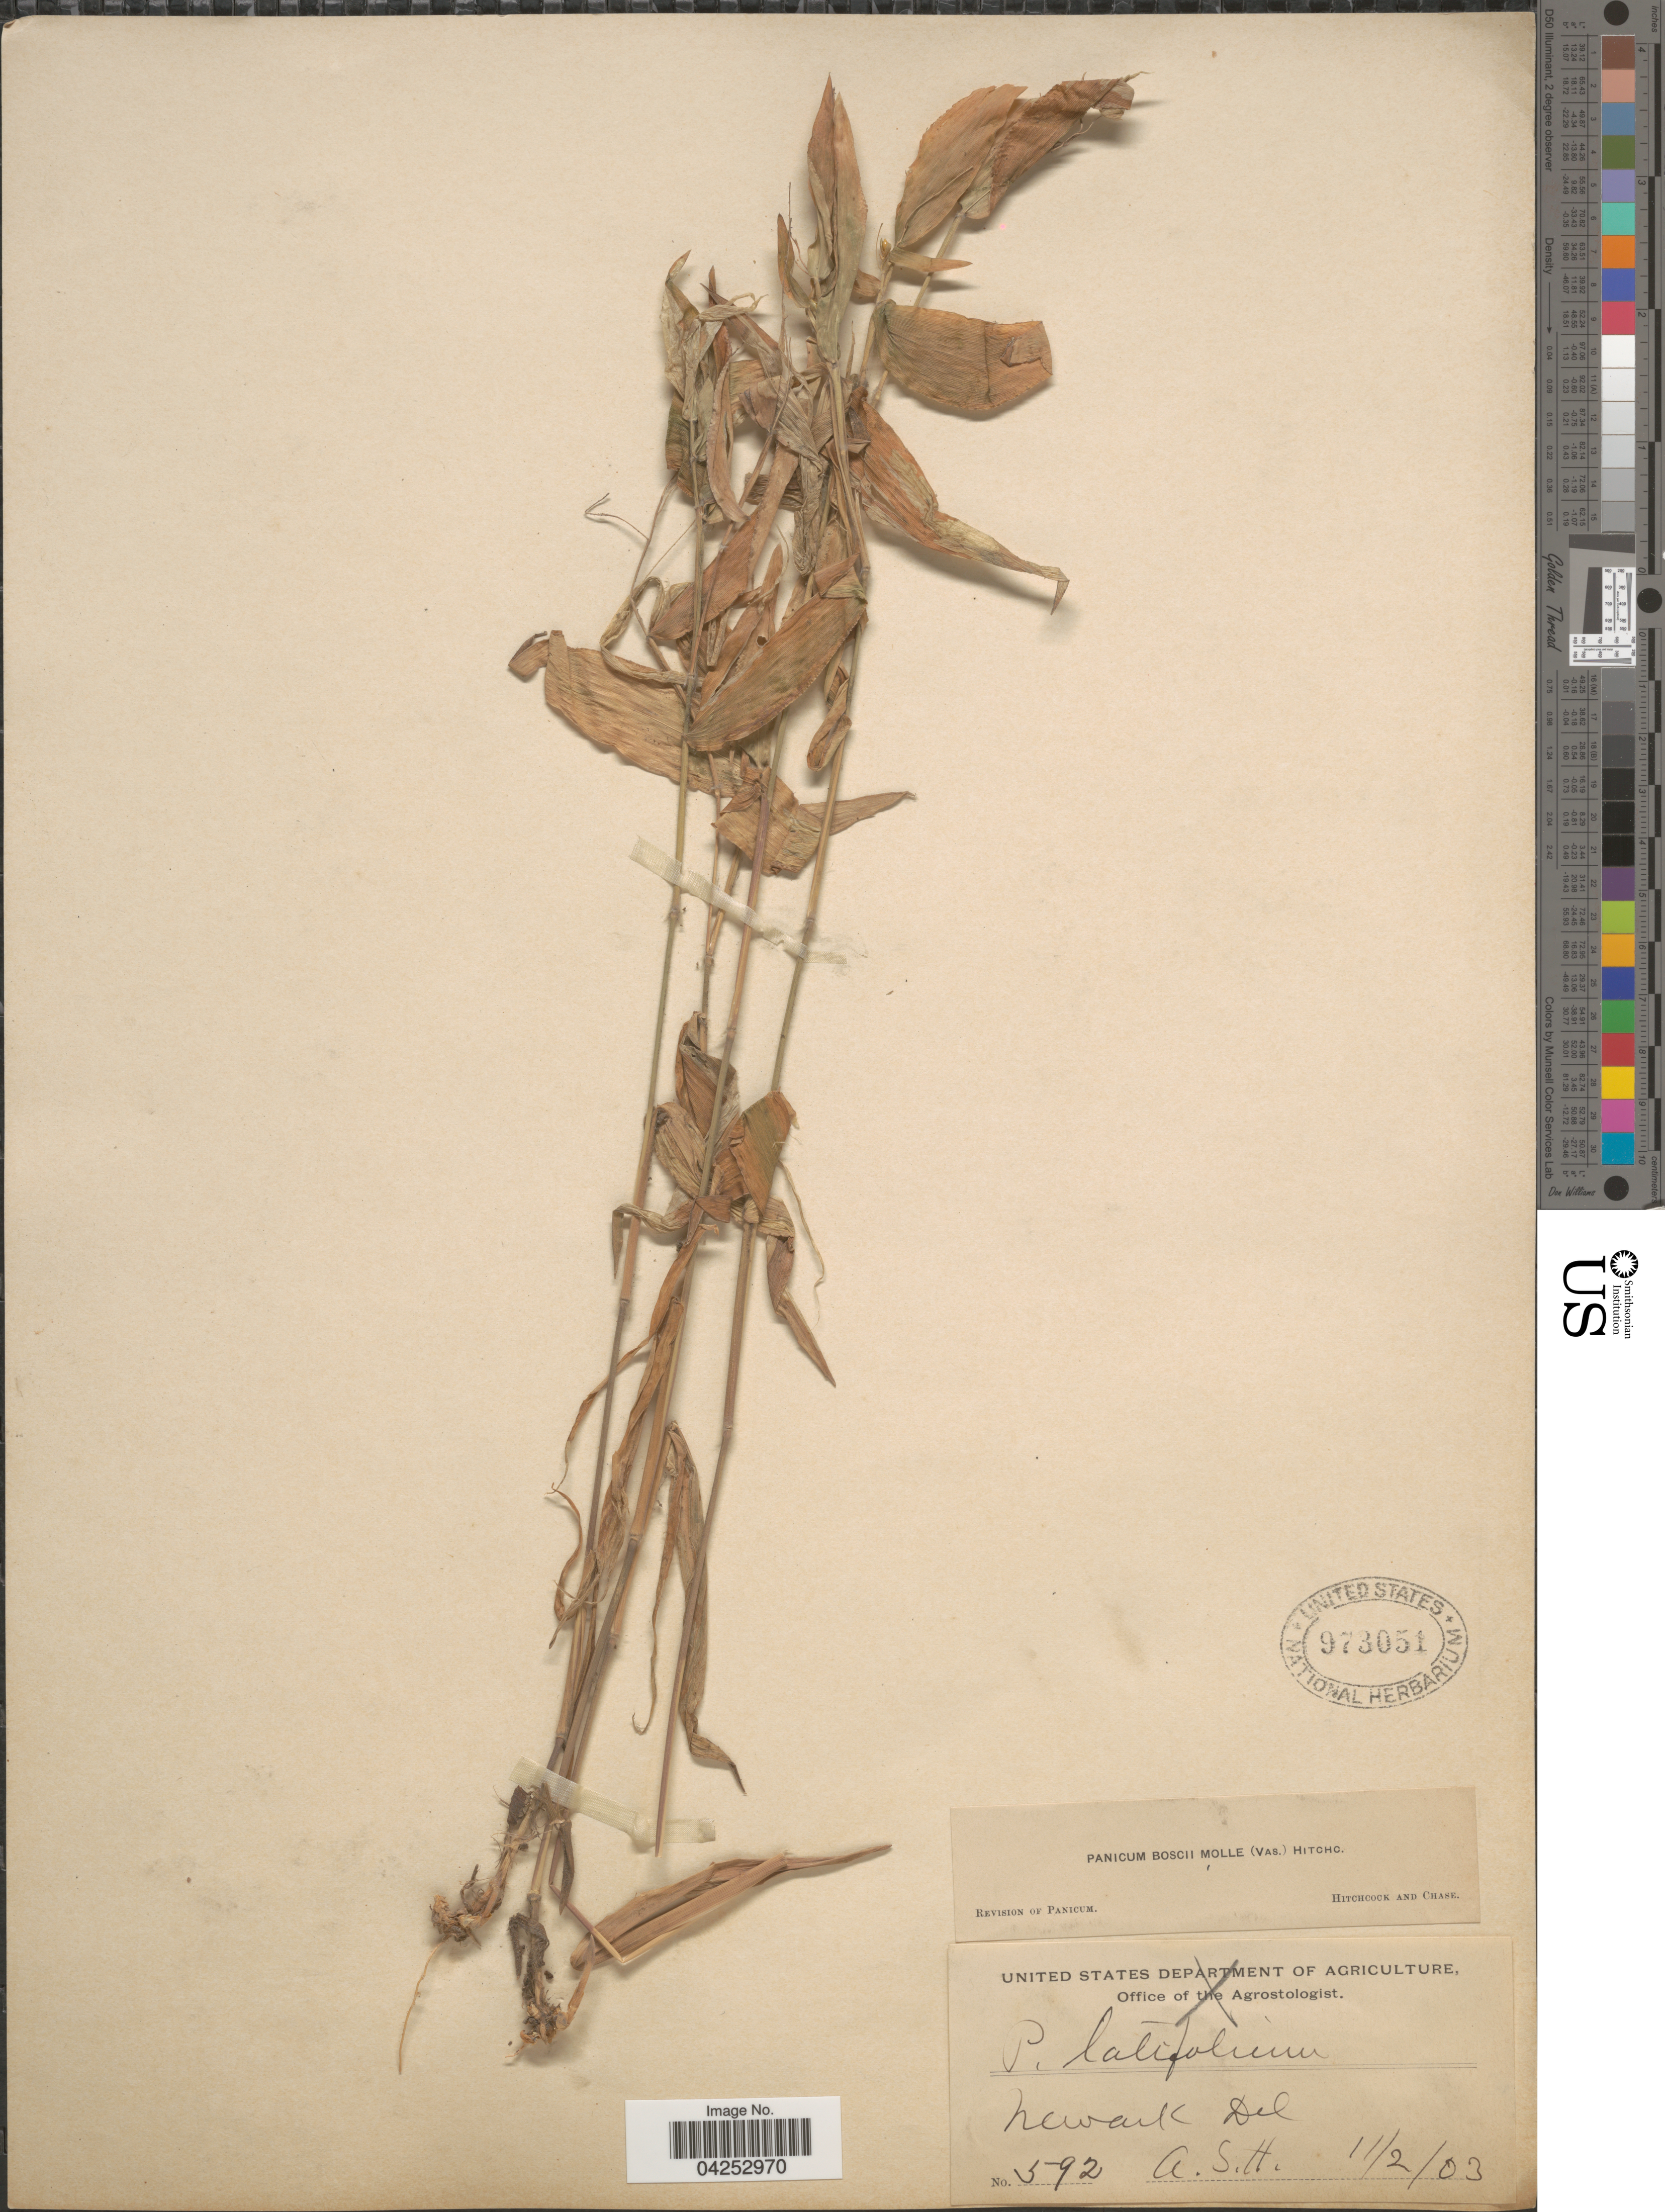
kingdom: Plantae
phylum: Tracheophyta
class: Liliopsida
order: Poales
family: Poaceae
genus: Dichanthelium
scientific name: Dichanthelium boscii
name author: (Poir.) Gould & C.A. Clark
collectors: A. H.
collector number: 592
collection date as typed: Transcribed d/m/y: 2/11/3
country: United States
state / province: Delaware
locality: Newark.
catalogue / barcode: US 973051